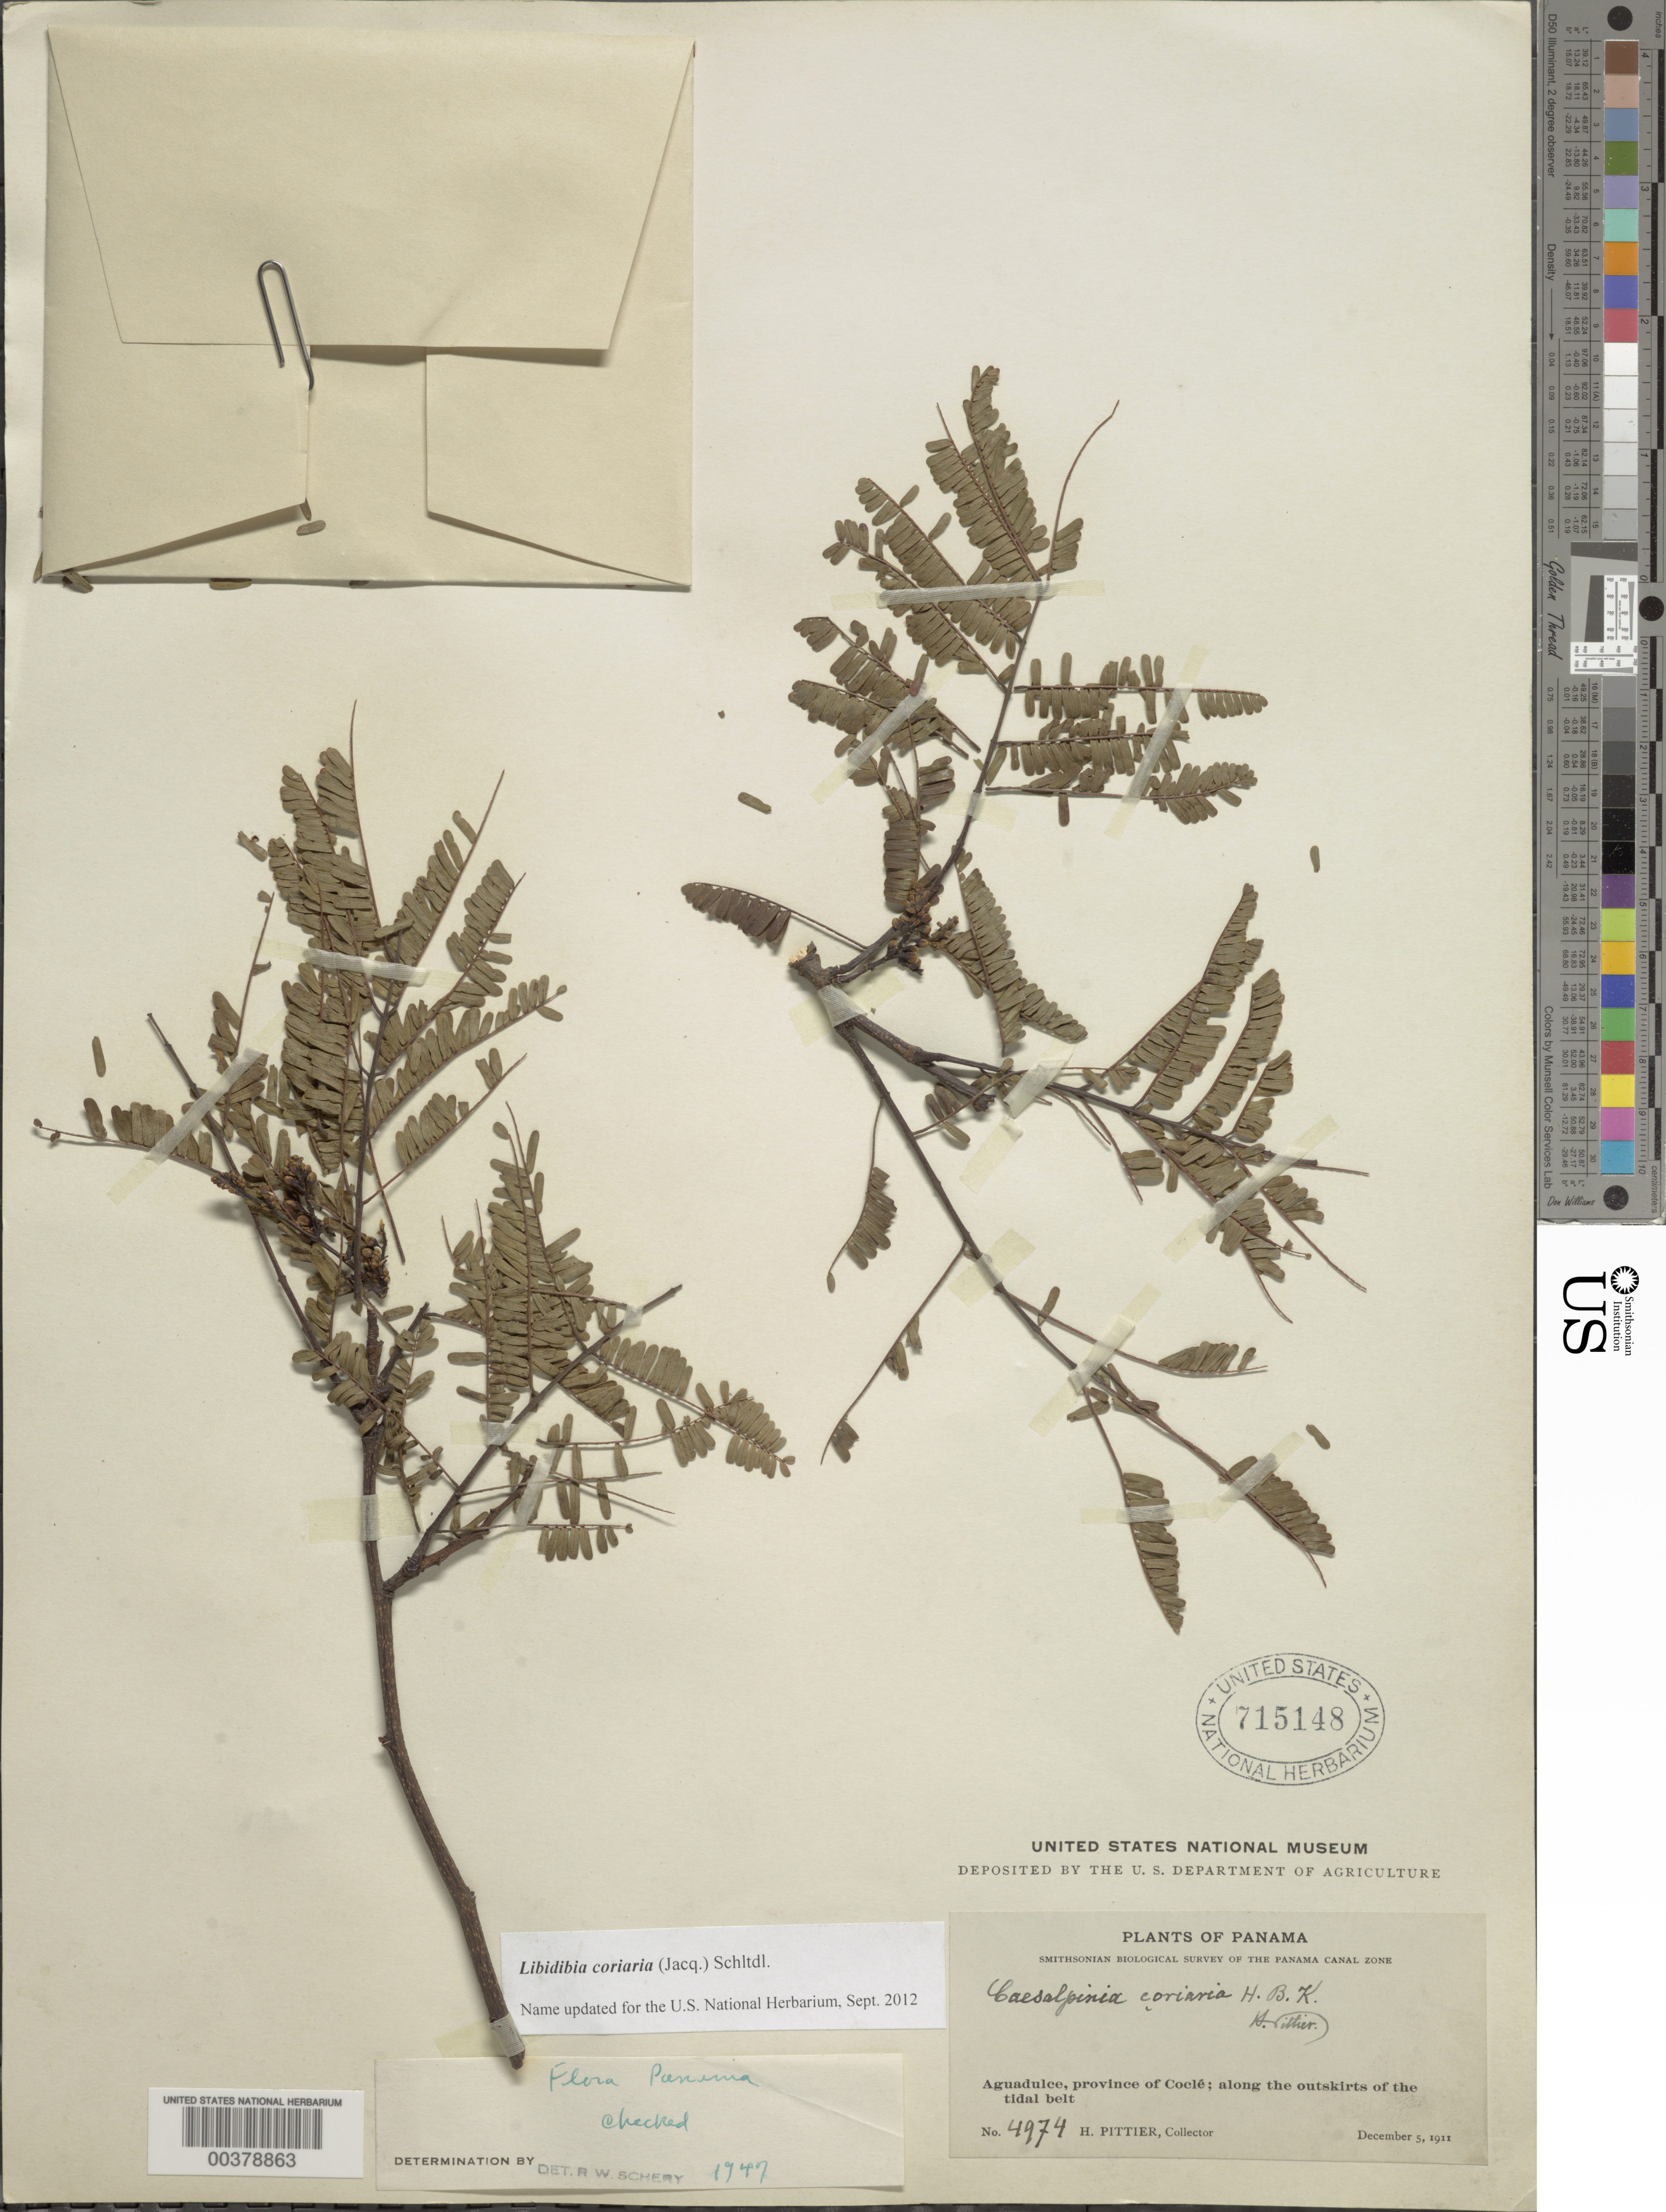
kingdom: Plantae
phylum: Tracheophyta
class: Magnoliopsida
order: Fabales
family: Fabaceae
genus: Libidibia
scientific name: Libidibia coriaria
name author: (Jacq.) Schltdl.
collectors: H. F. Pittier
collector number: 4974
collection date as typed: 05 Dec 1911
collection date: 1911-12-05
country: Panama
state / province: Coclé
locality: Agua Dulce, along outskirts of the tidal belt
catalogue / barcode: US 715148